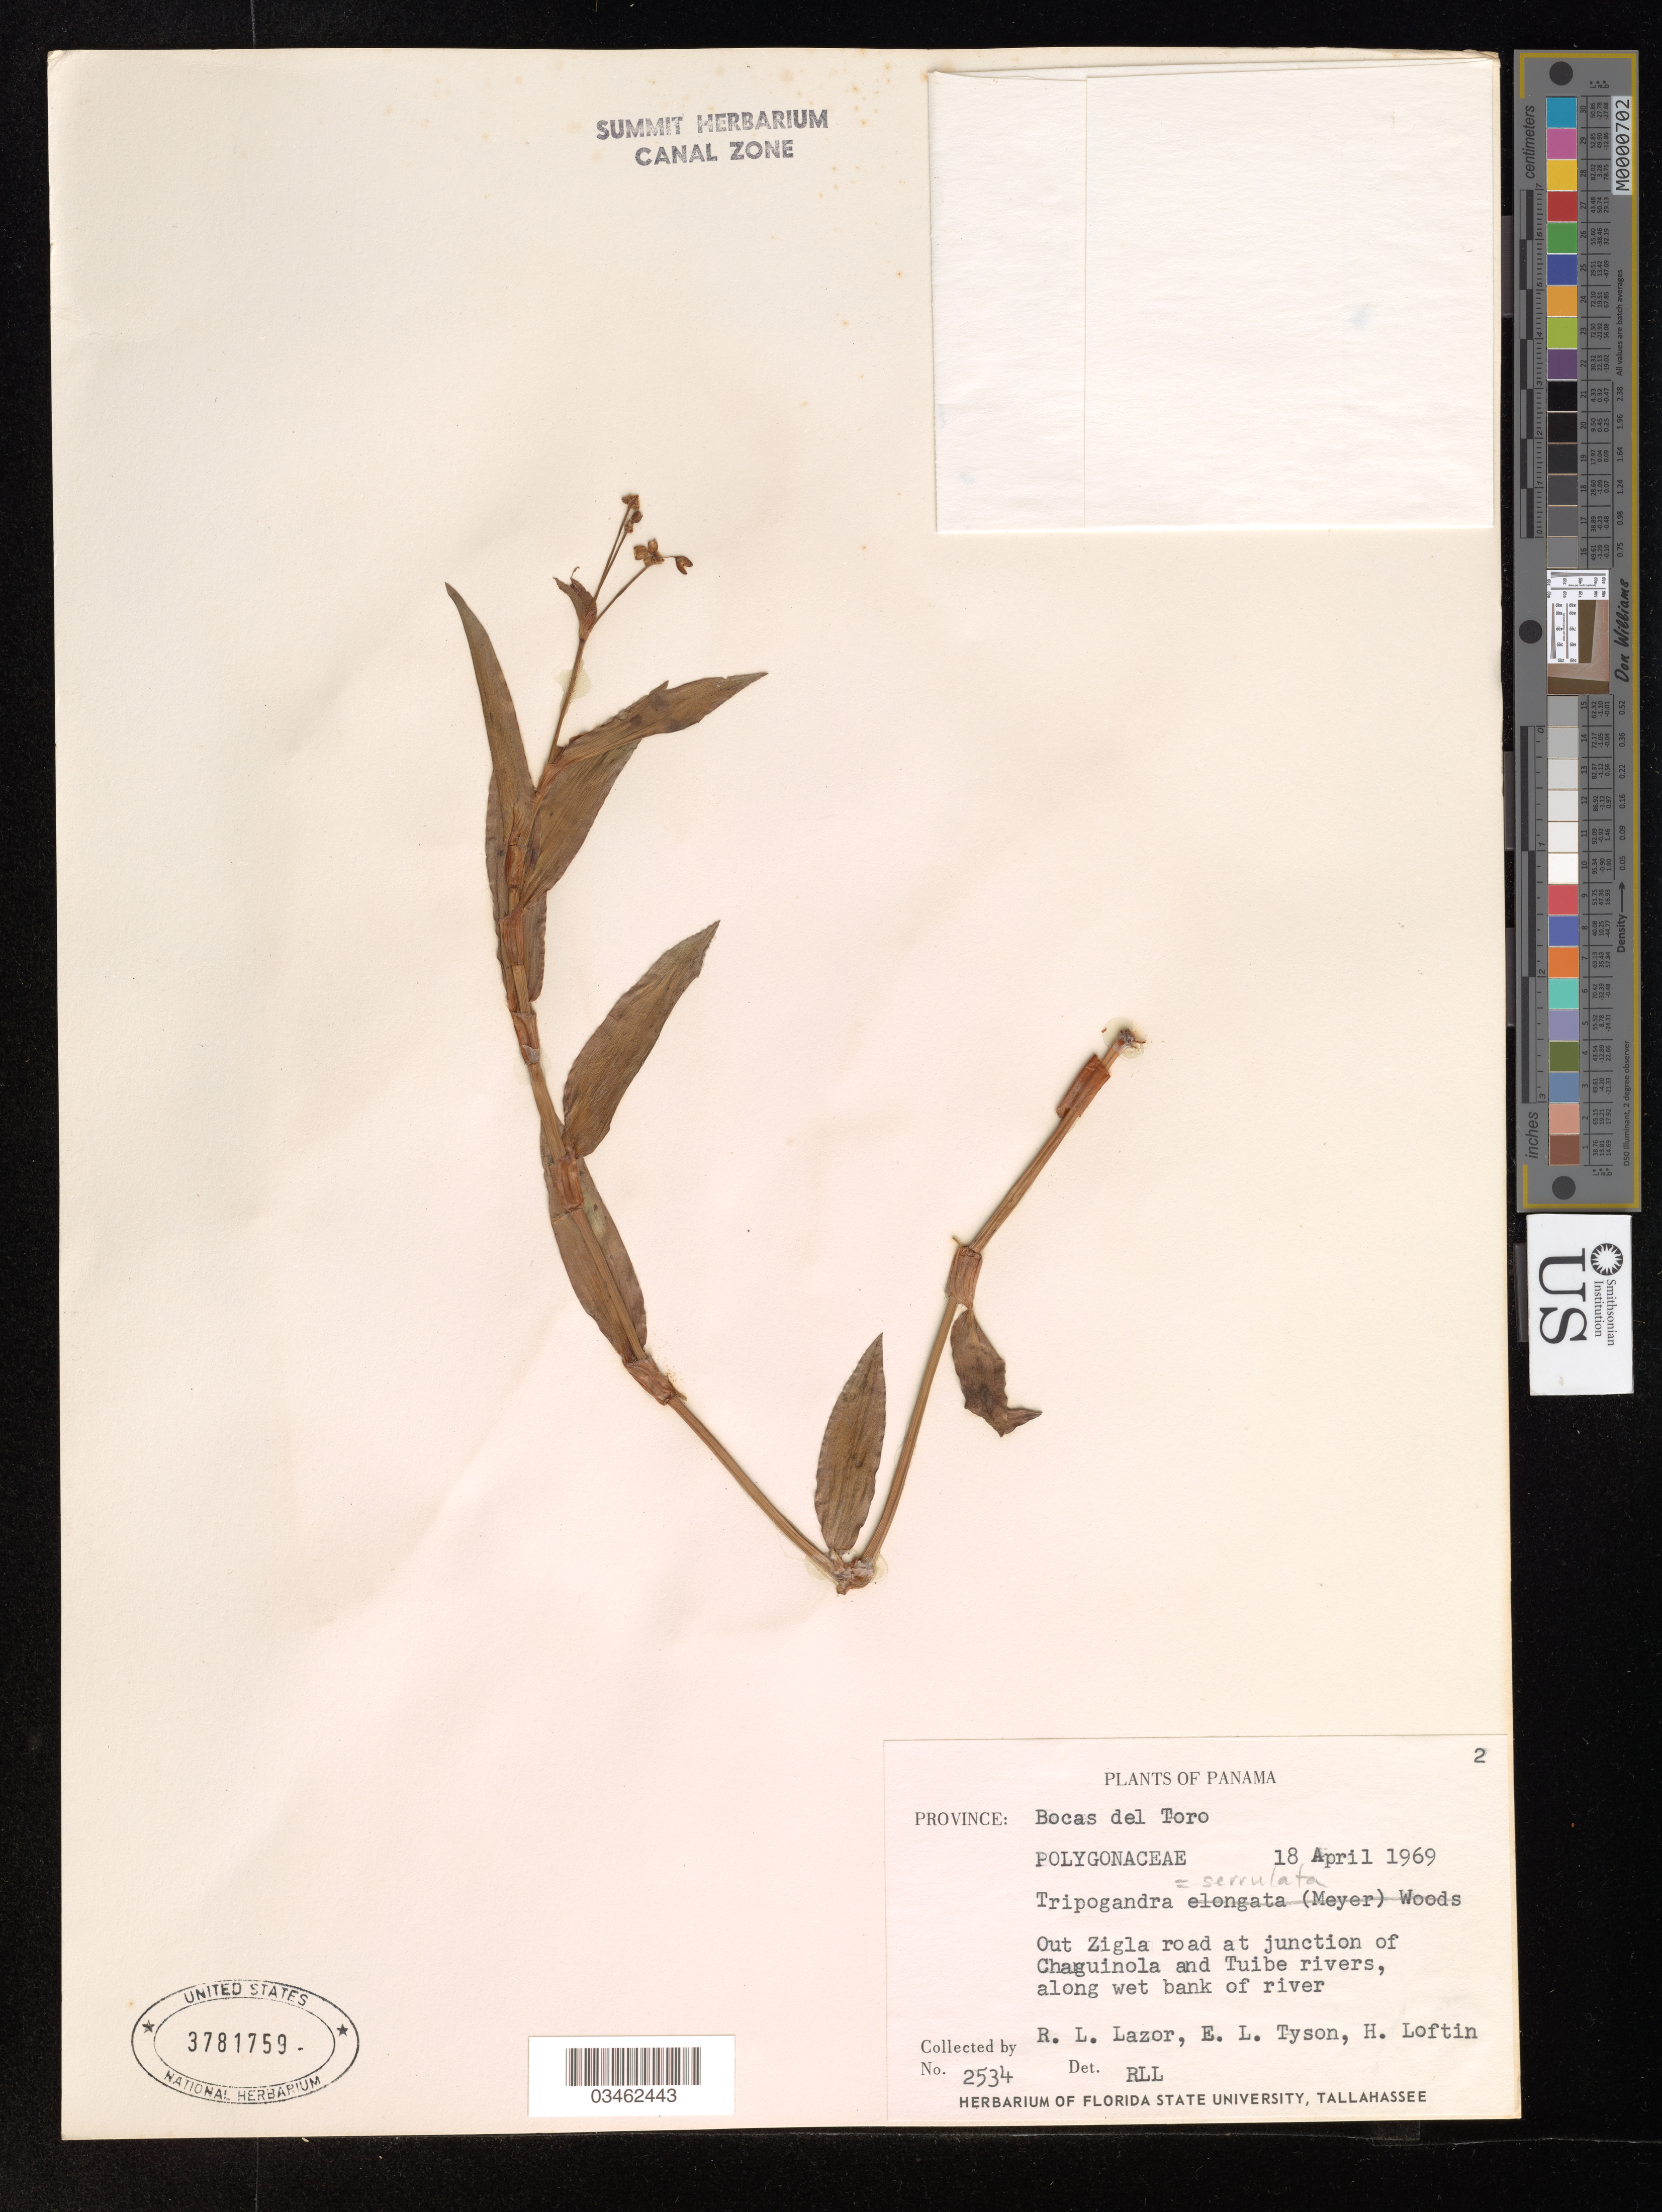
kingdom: Plantae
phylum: Tracheophyta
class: Liliopsida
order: Commelinales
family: Commelinaceae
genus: Tripogandra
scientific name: Tripogandra serrulata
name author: (Vahl) Handlos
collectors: R. L. Lazor, E. L. Tyson & H. Loftin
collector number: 2534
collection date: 1969-04-18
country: Panama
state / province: Bocas del Toro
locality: Out Zigla road at junction of Chaguinola and Tuibe rivers, along wet bank of river.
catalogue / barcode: US 3781759